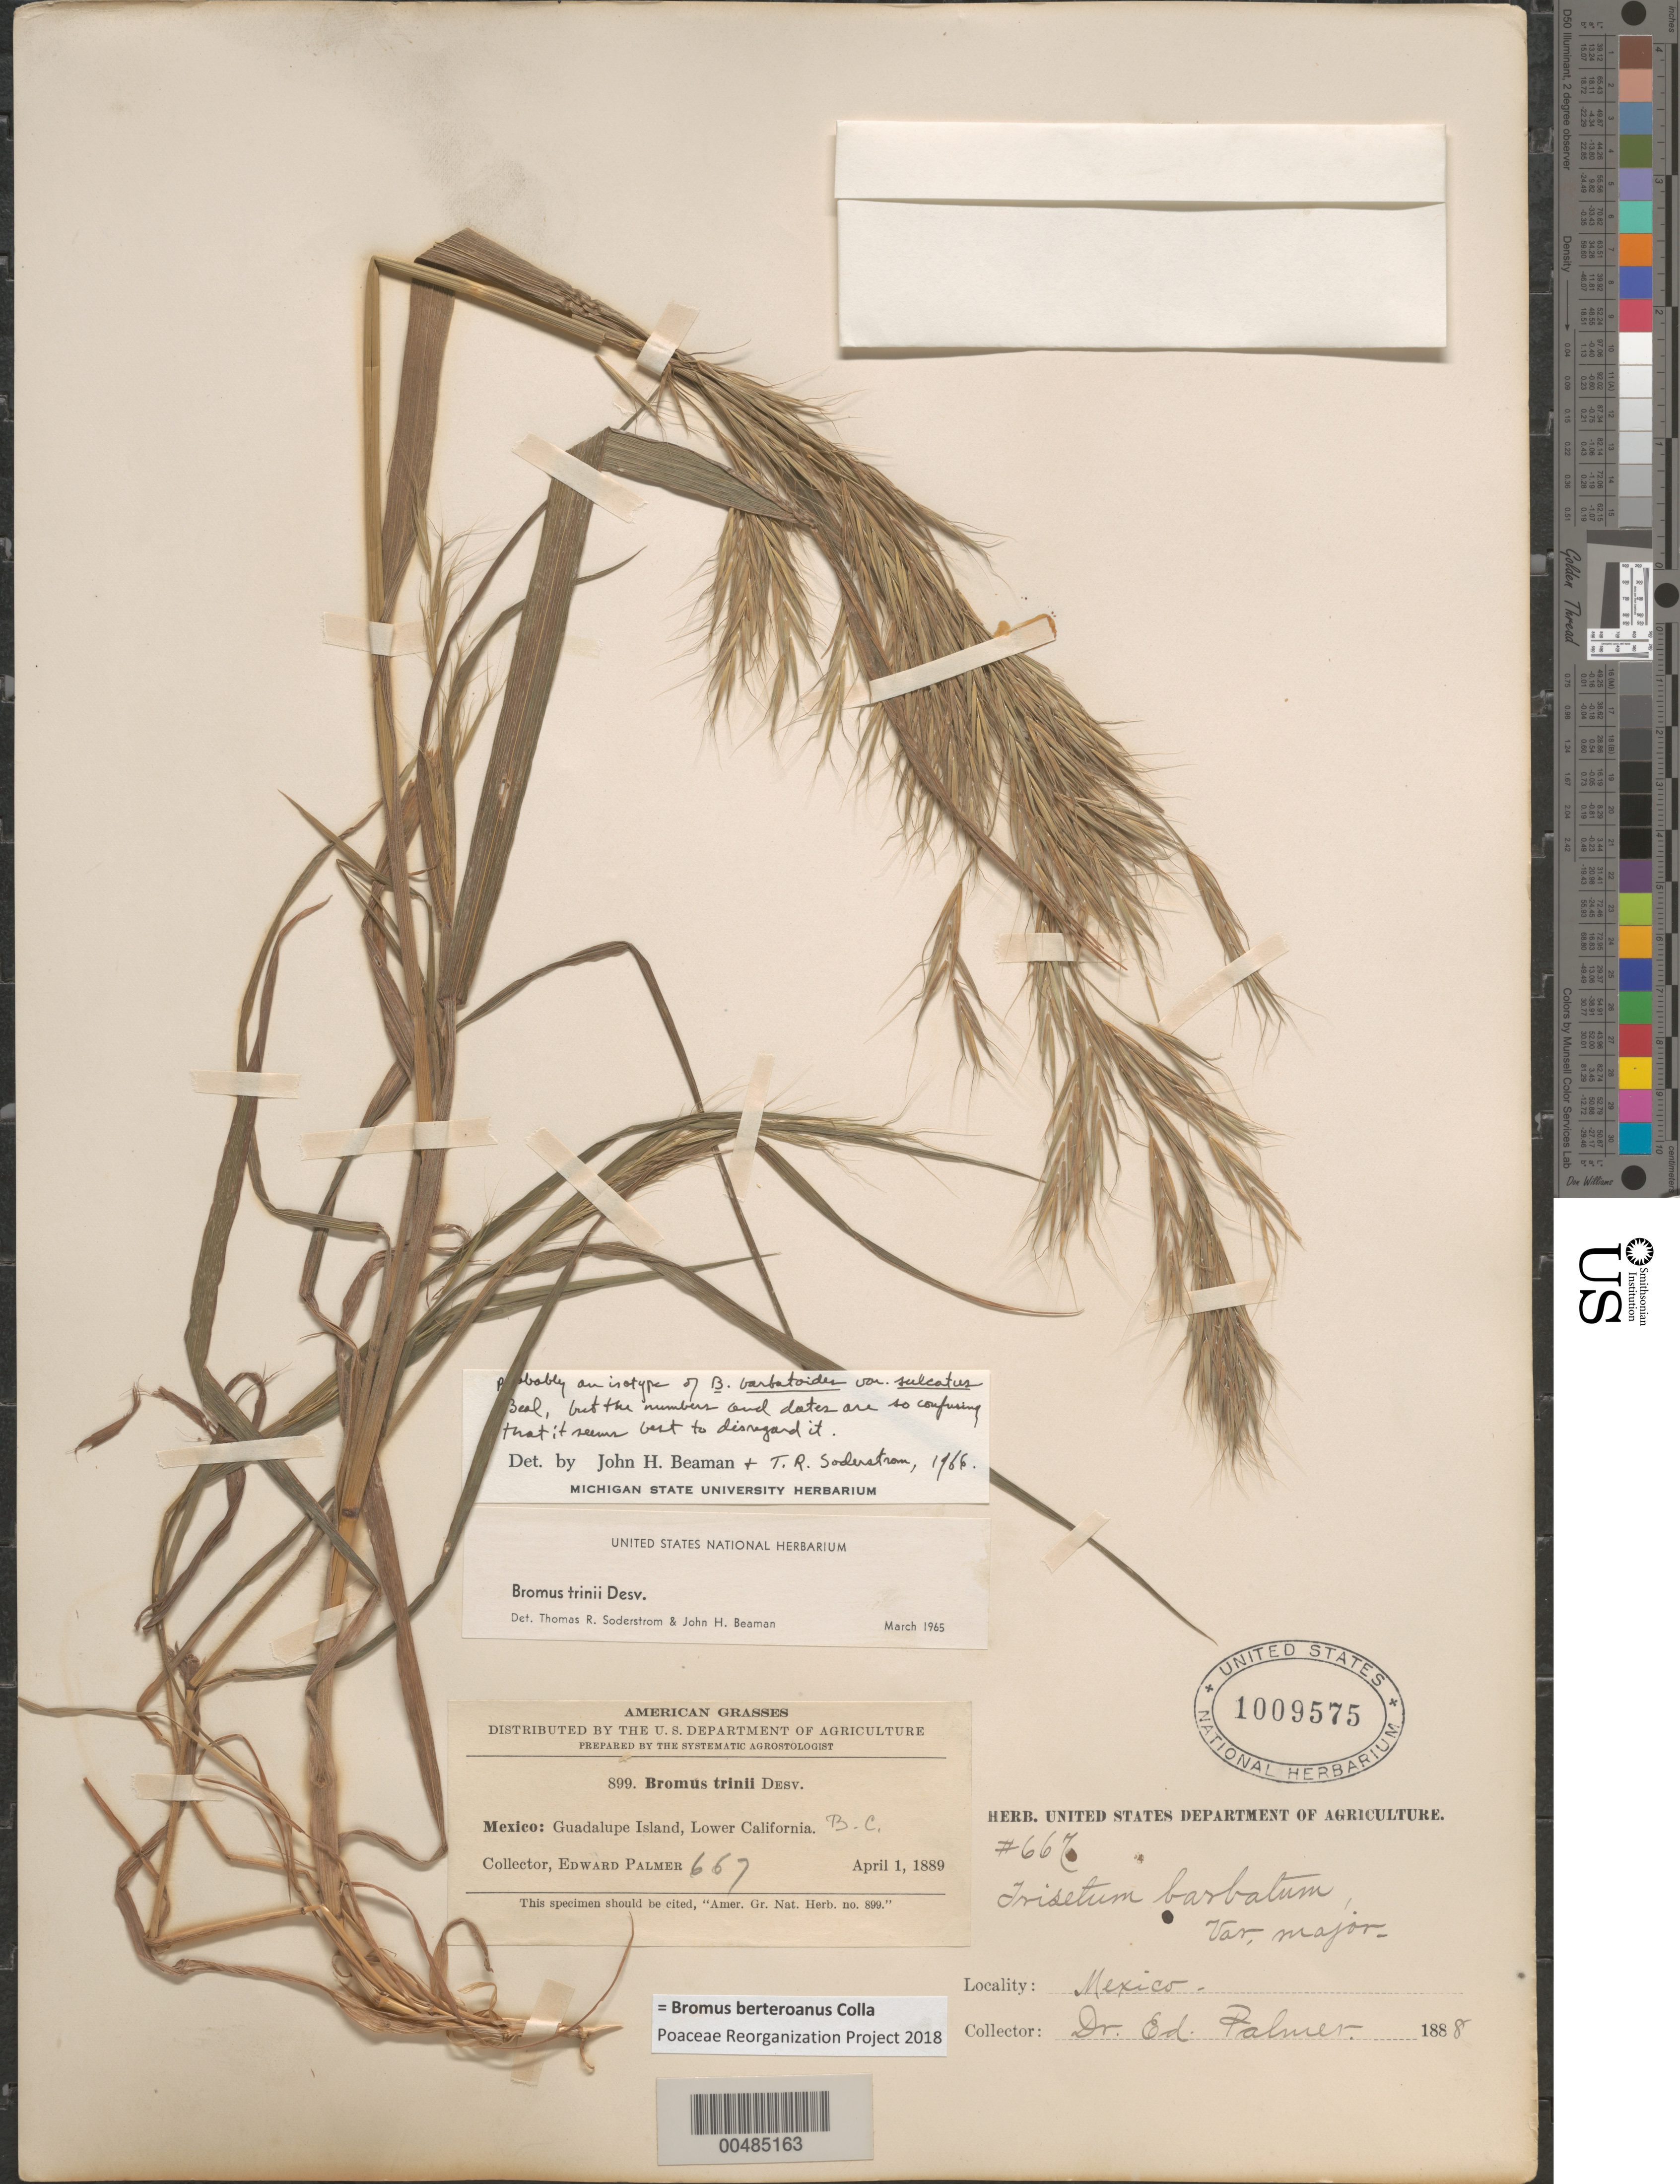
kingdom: Plantae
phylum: Tracheophyta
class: Liliopsida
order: Poales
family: Poaceae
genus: Bromus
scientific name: Bromus berteroanus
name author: Colla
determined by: Poaceae Reorganization Project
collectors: E. Palmer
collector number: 667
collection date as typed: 1888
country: Mexico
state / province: Baja California Norte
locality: Guadalupe Island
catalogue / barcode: US 1009575